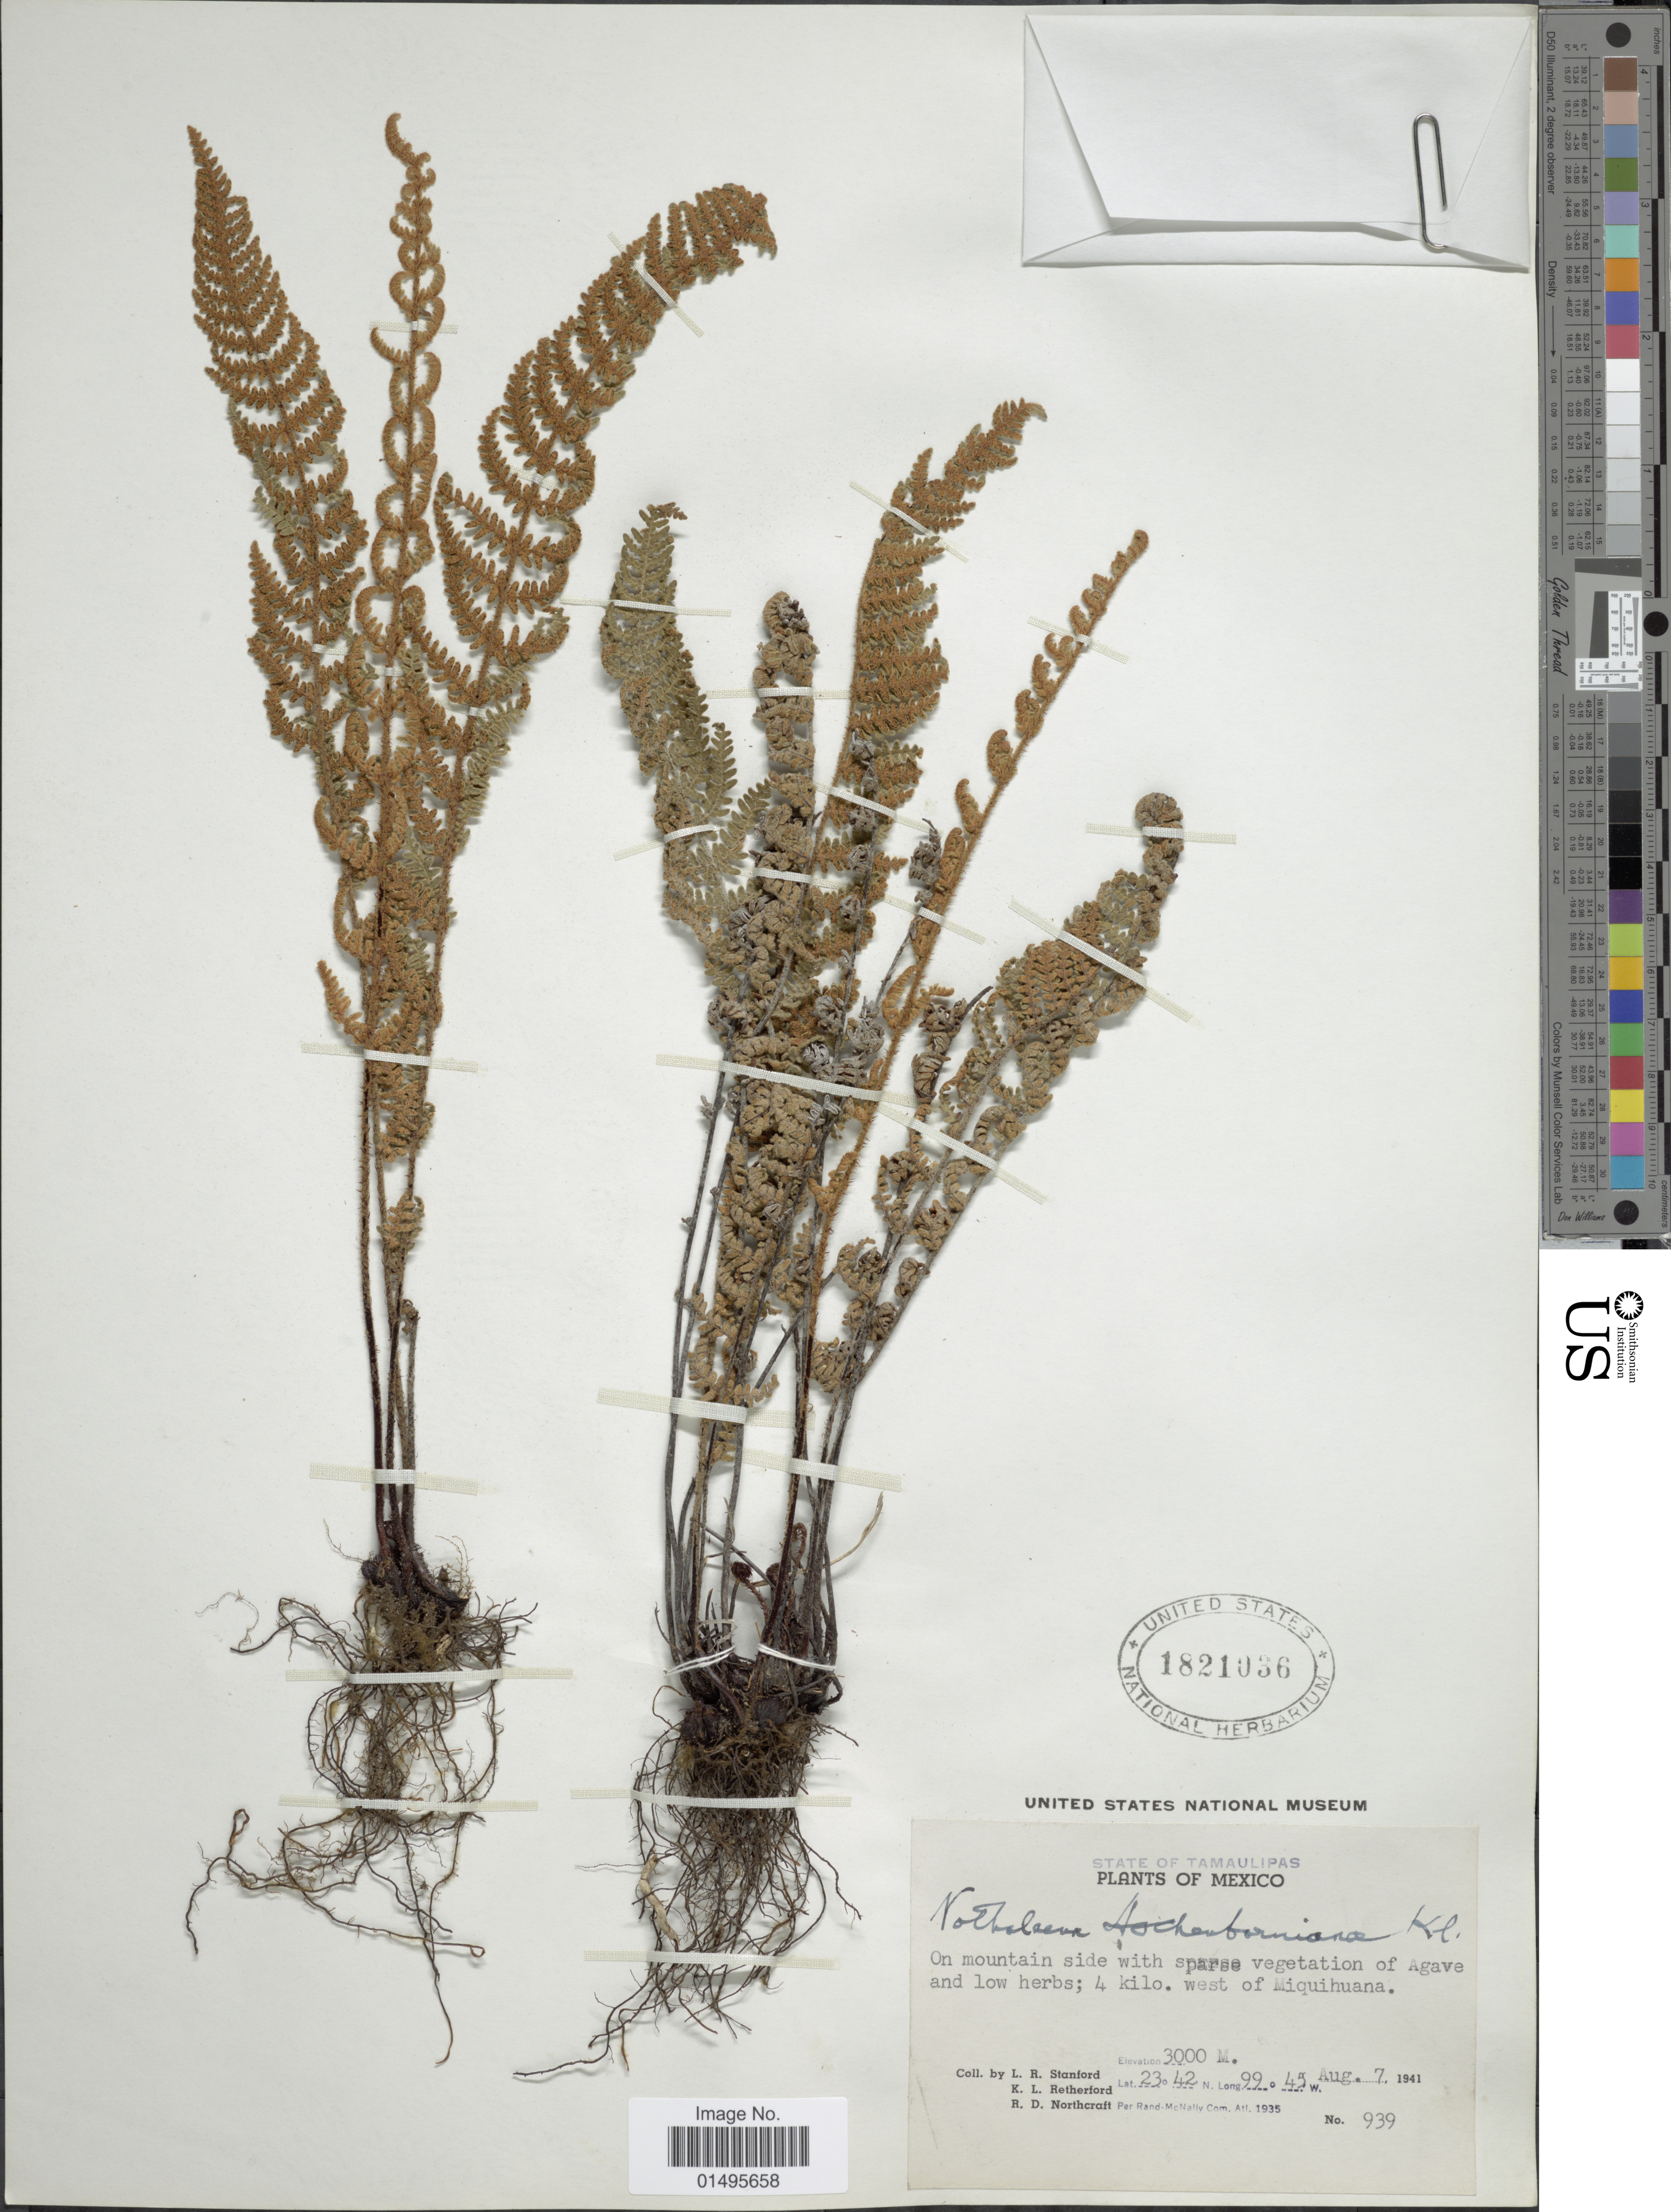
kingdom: Plantae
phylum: Tracheophyta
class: Polypodiopsida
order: Polypodiales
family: Pteridaceae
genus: Notholaena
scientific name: Notholaena aschenborniana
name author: Klotzsch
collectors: L. R. Stanford, K. Retherford & R. Northcraft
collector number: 939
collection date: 1941-08-07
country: Mexico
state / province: Tamaulipas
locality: On mountain side with sparse vegetation of Agave and low herbs; 4 kilo. west of Miquihuana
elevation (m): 3000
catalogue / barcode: US 1821036